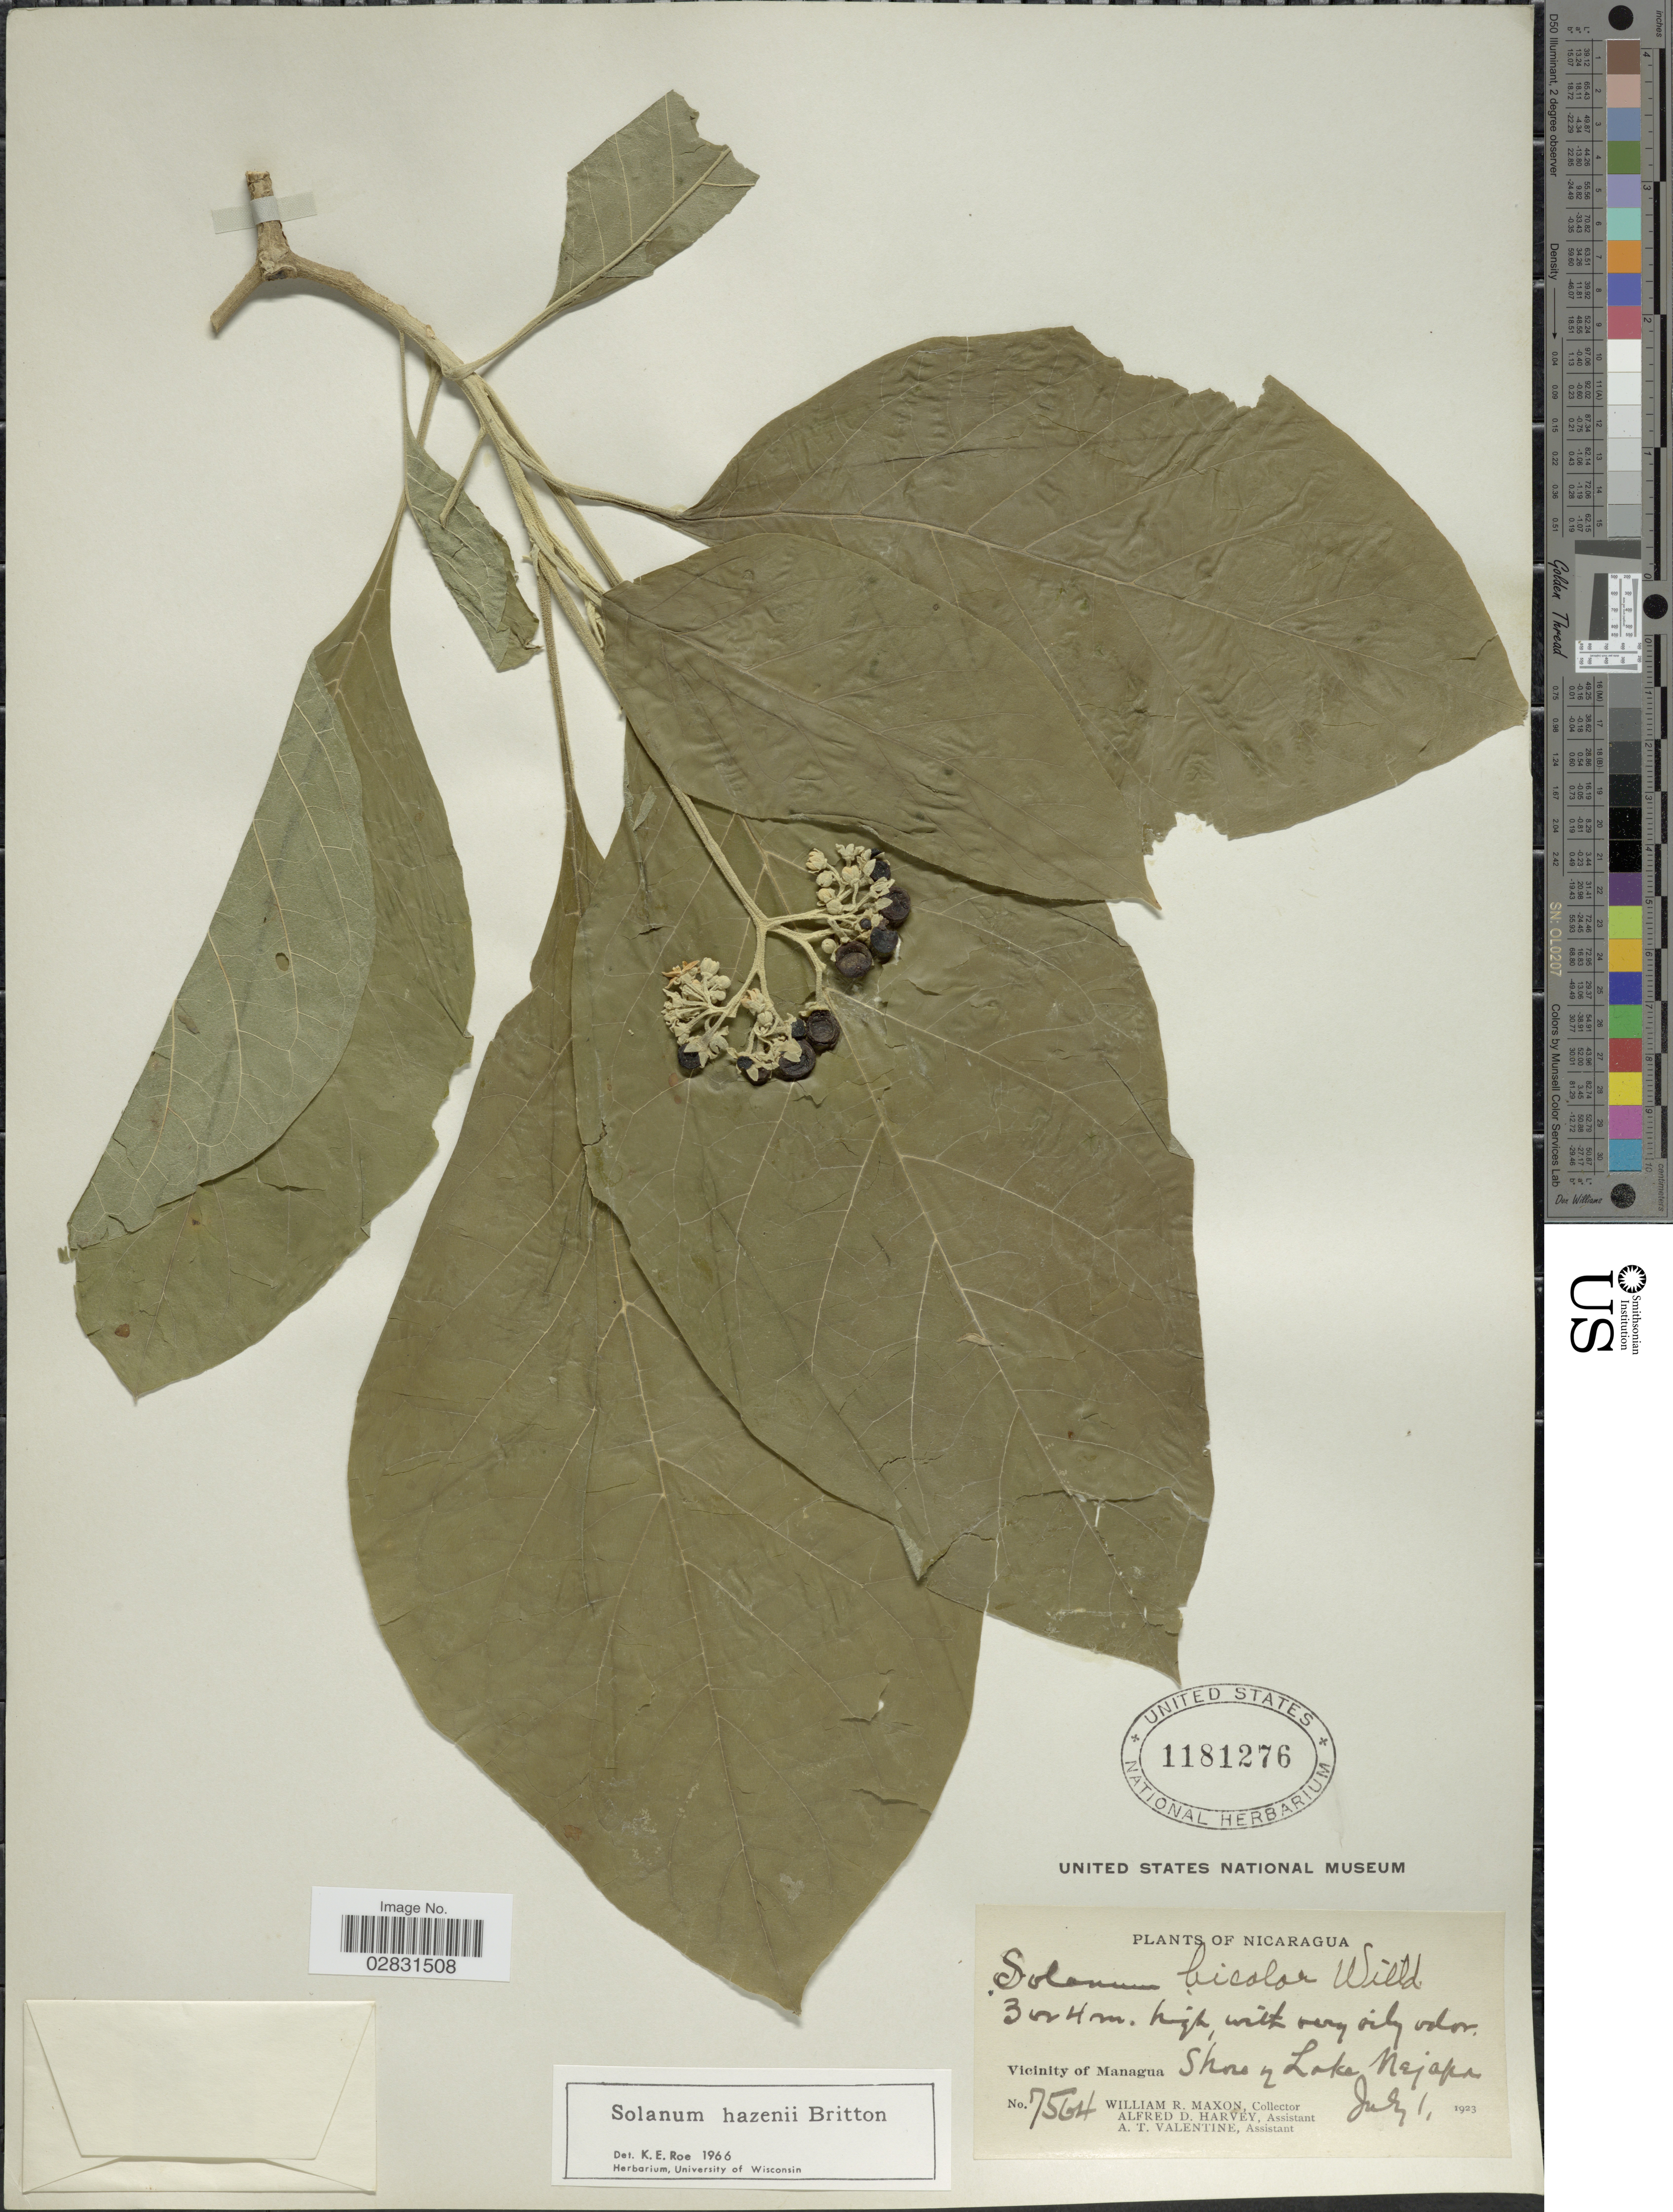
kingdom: Plantae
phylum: Tracheophyta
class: Magnoliopsida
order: Solanales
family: Solanaceae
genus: Solanum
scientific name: Solanum hazenii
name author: Britton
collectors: W. R. Maxon, A. D. Harvey & A. Valentine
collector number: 7564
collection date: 1923-07-01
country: Nicaragua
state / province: Managua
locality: Vicinity of Managua. Shore of Lake Nejapa.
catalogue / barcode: US 1181276